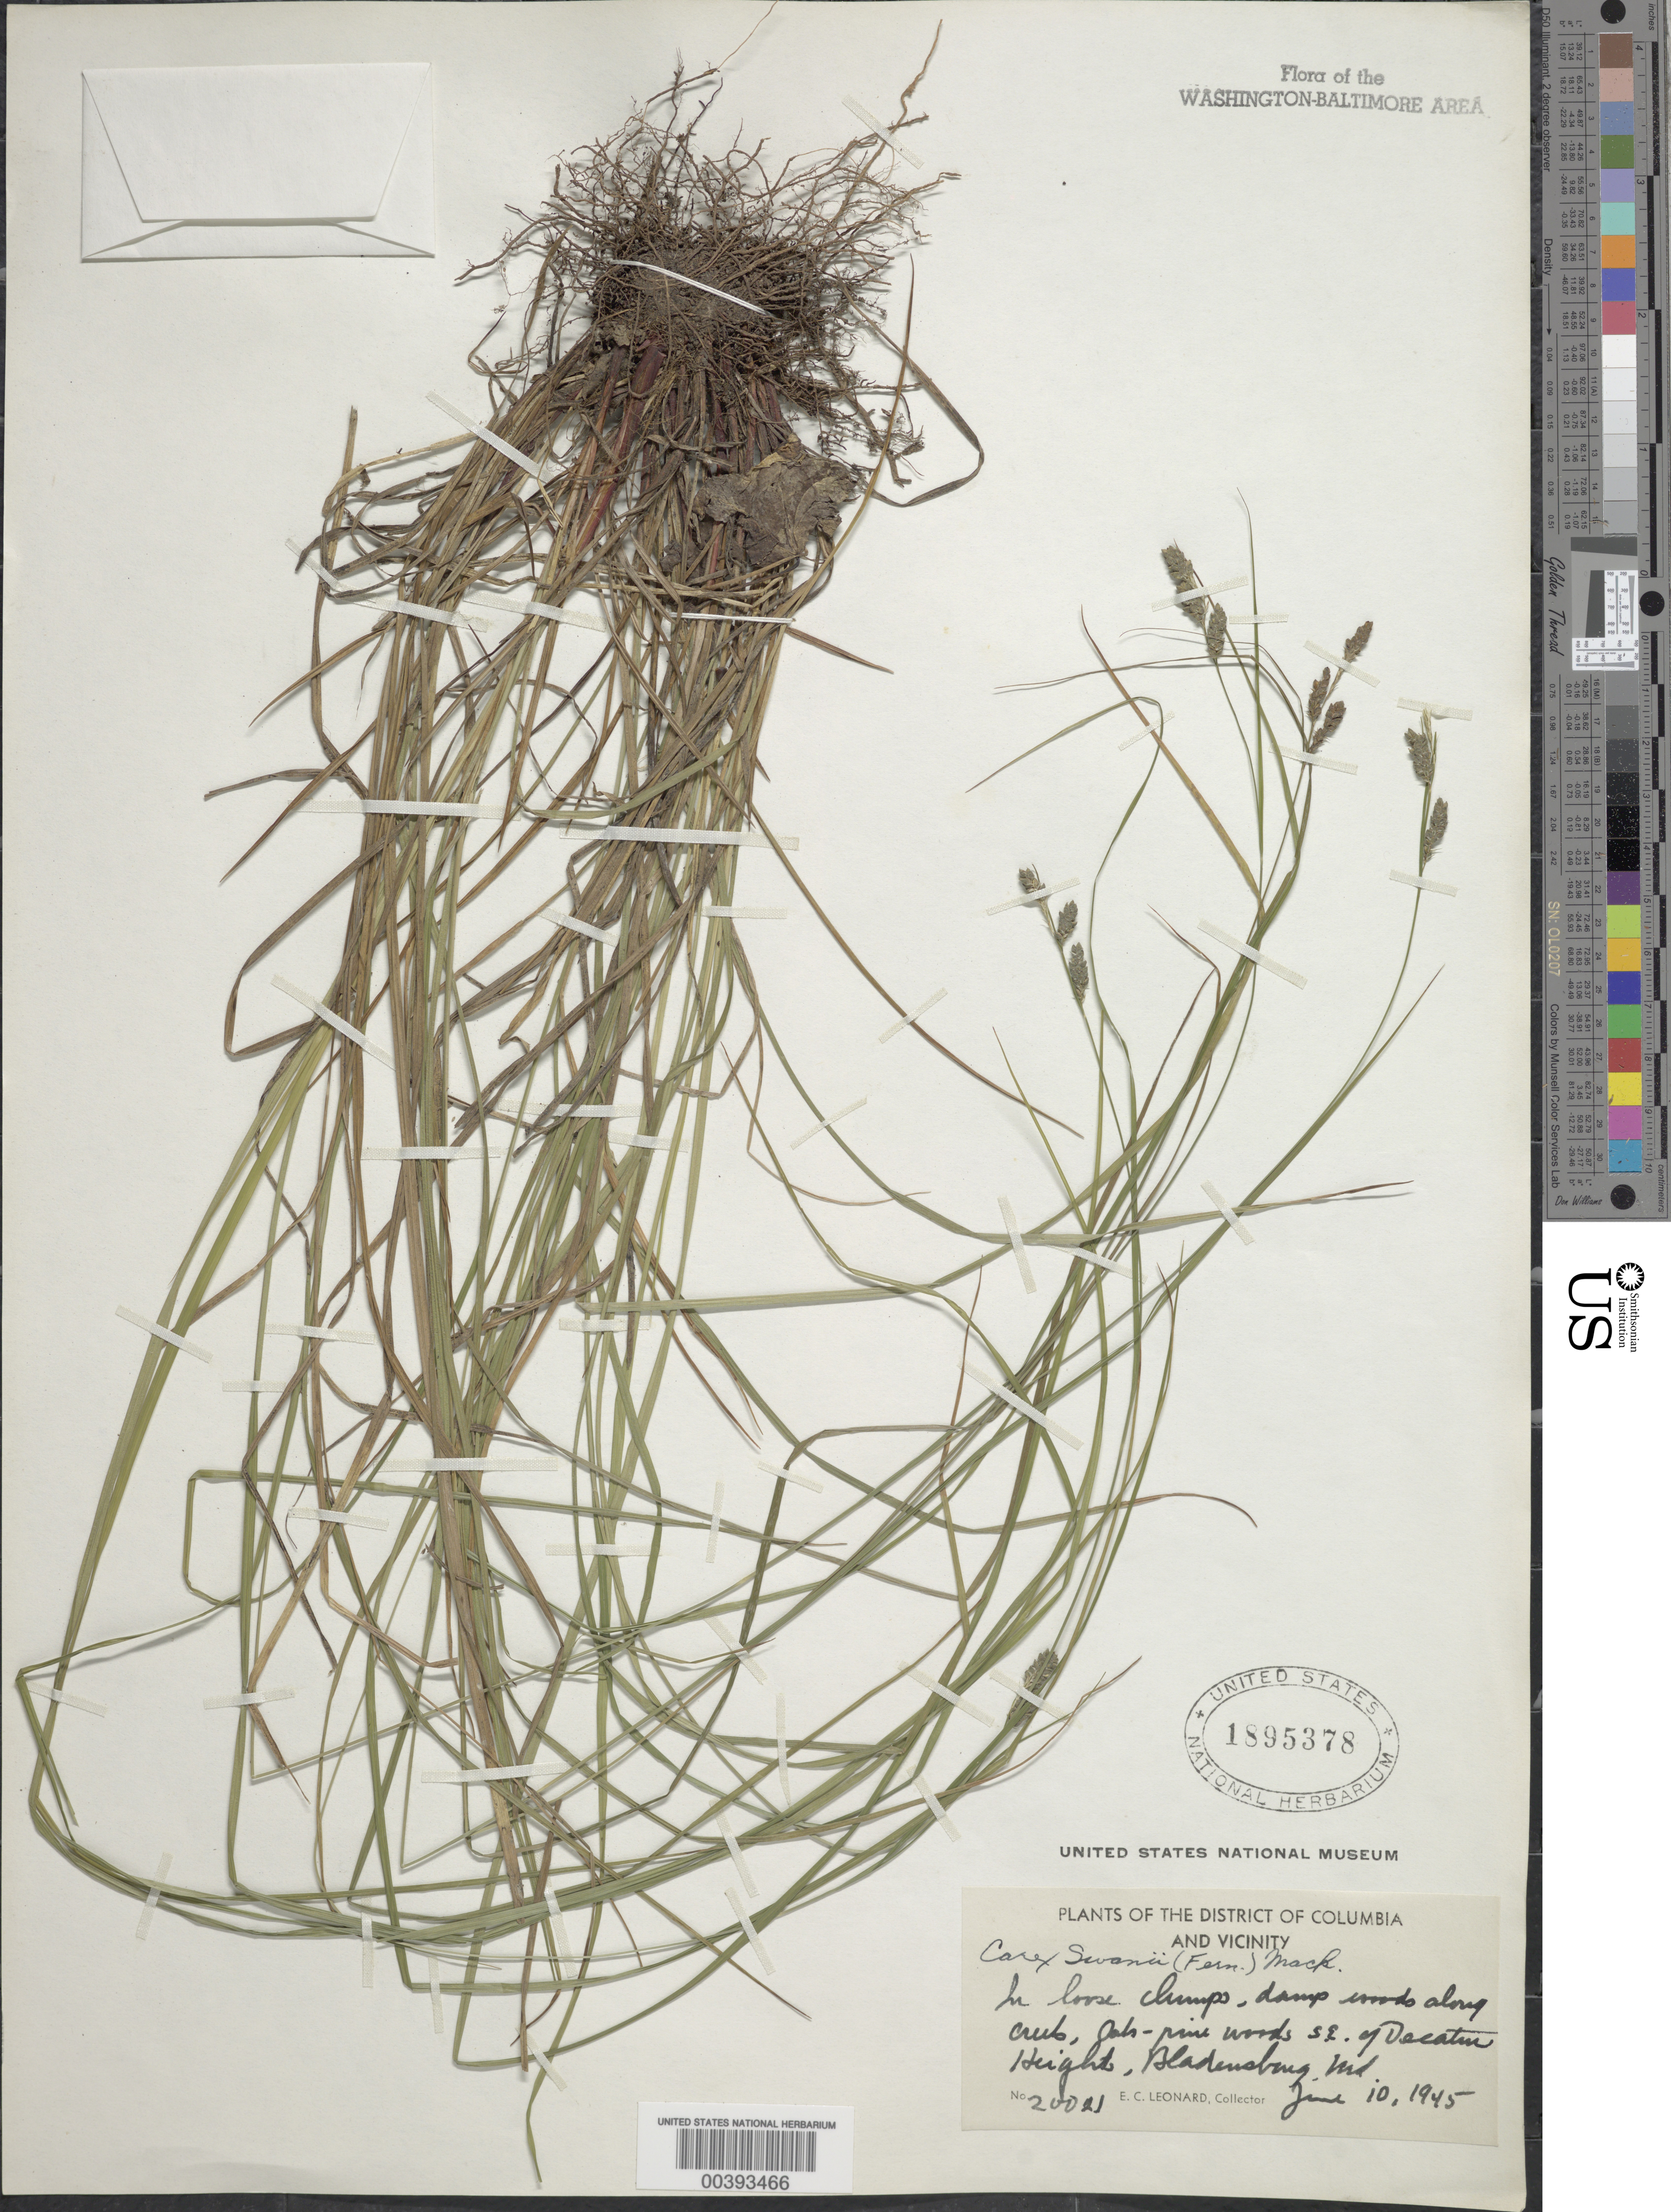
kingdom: Plantae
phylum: Tracheophyta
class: Liliopsida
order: Poales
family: Cyperaceae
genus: Carex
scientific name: Carex swanii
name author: (Fernald) Mack.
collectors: E. C. Leonard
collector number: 20021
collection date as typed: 10 Jun 1945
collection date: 1945-06-10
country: United States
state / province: Maryland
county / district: Prince George's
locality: Southeast of Decatur Heights, Bladensburg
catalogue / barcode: US 1895378